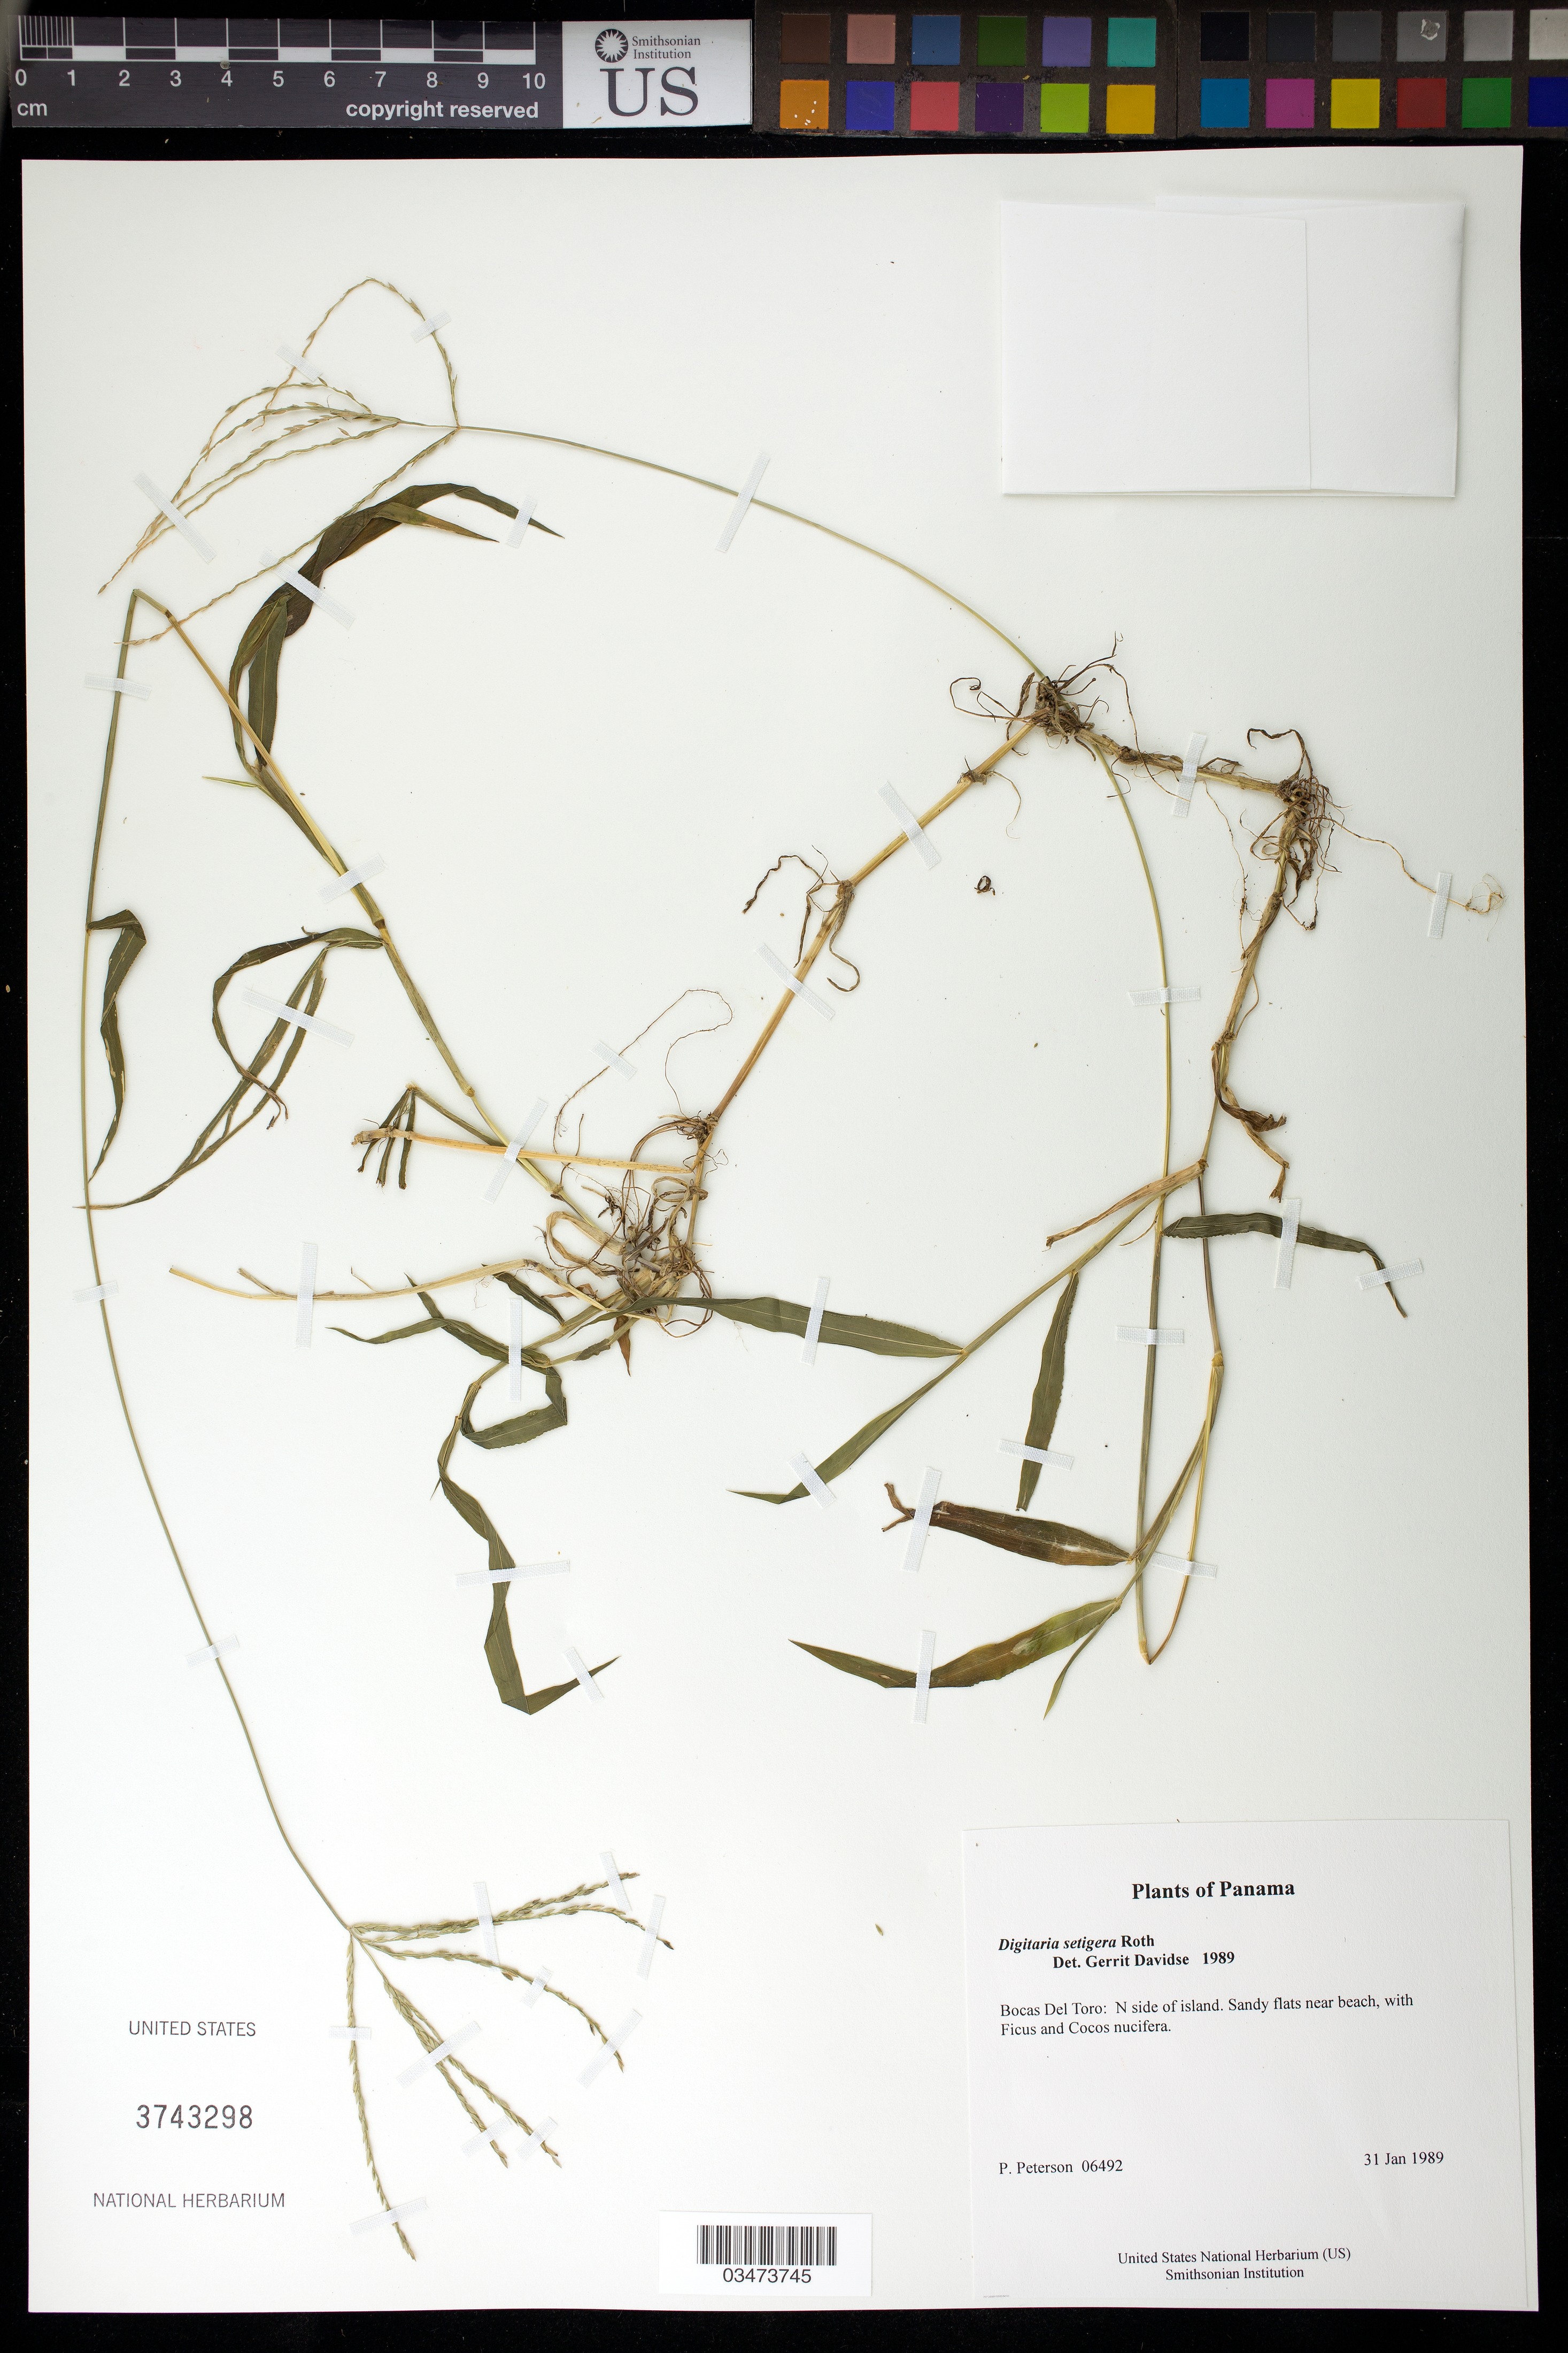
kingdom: Plantae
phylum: Tracheophyta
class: Liliopsida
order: Poales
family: Poaceae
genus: Digitaria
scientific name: Digitaria setigera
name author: Roth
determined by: Davidse, Gerrit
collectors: P. M. Peterson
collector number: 06492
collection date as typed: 31 Jan 1989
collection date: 1989-01-31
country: Panama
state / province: Bocas del Toro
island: Colón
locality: N side of island.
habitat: Sandy flats near beach, with Ficus and Cocos nucifera.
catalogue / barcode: US 3743298